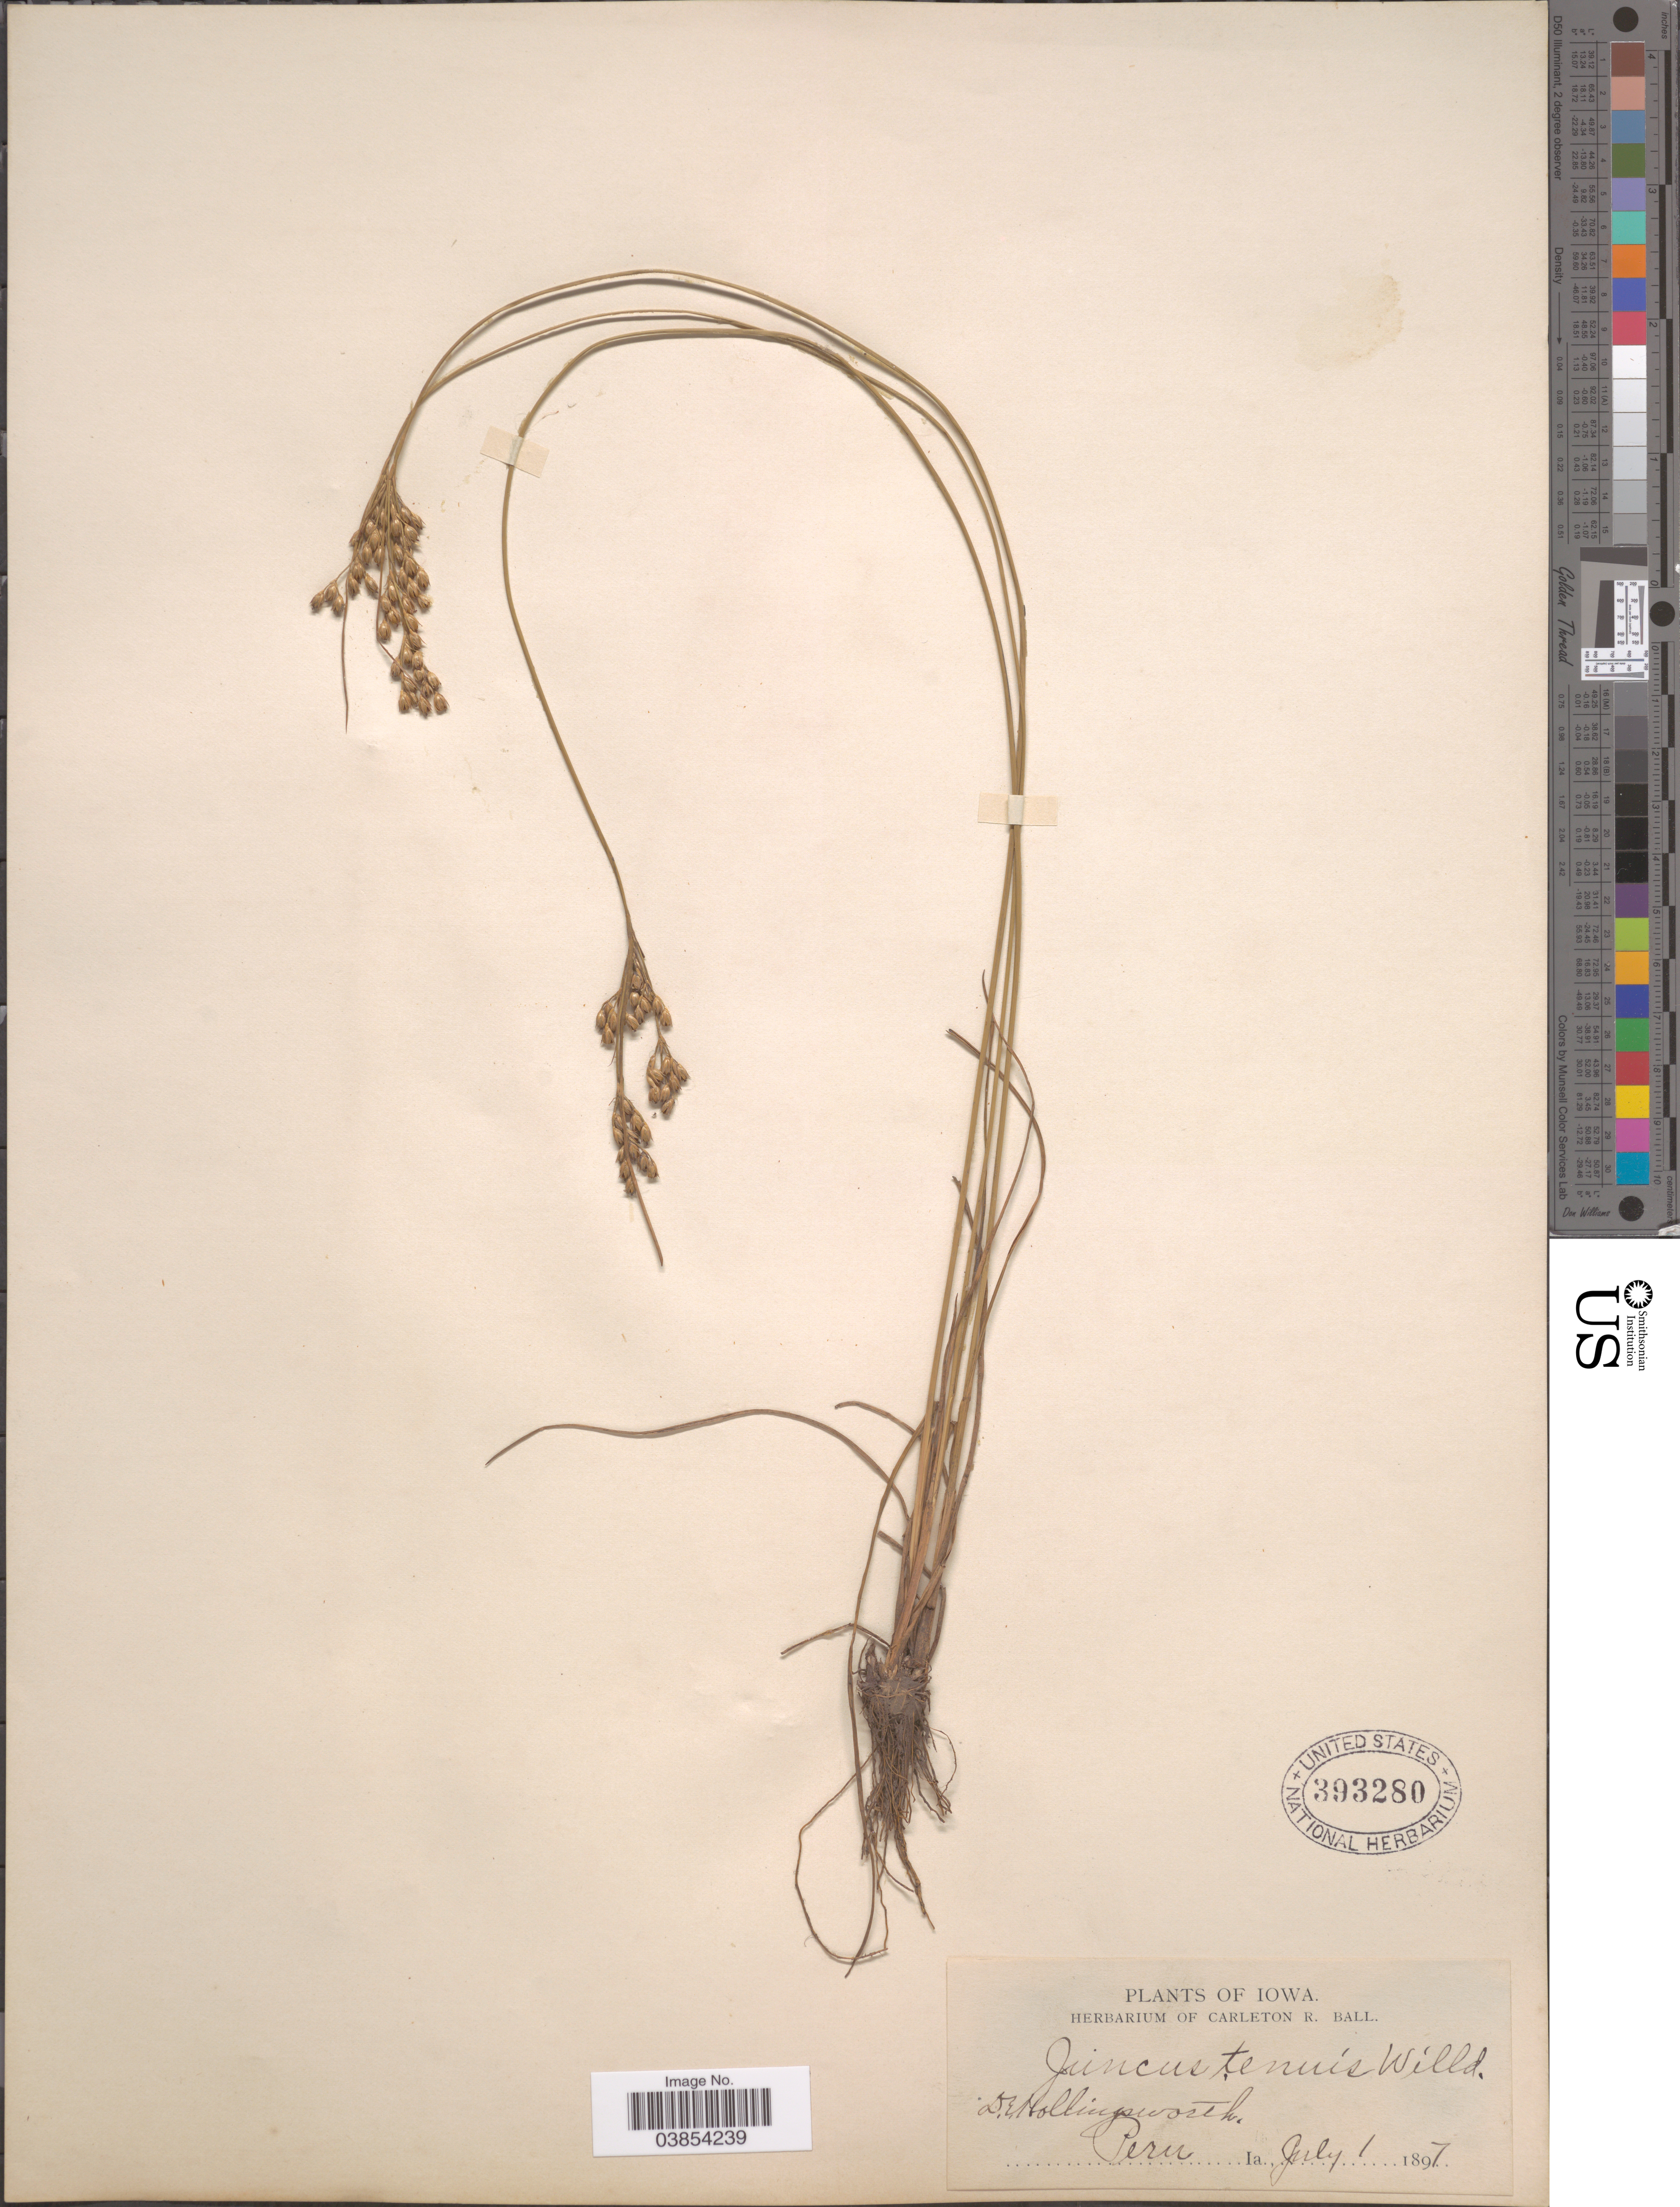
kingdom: Plantae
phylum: Tracheophyta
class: Liliopsida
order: Poales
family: Juncaceae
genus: Juncus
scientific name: Juncus interior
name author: Wiegand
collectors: C. R. Ball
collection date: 1897-07-01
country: United States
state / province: Iowa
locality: D.E. Hollingsworth. Peru.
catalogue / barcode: US 393280